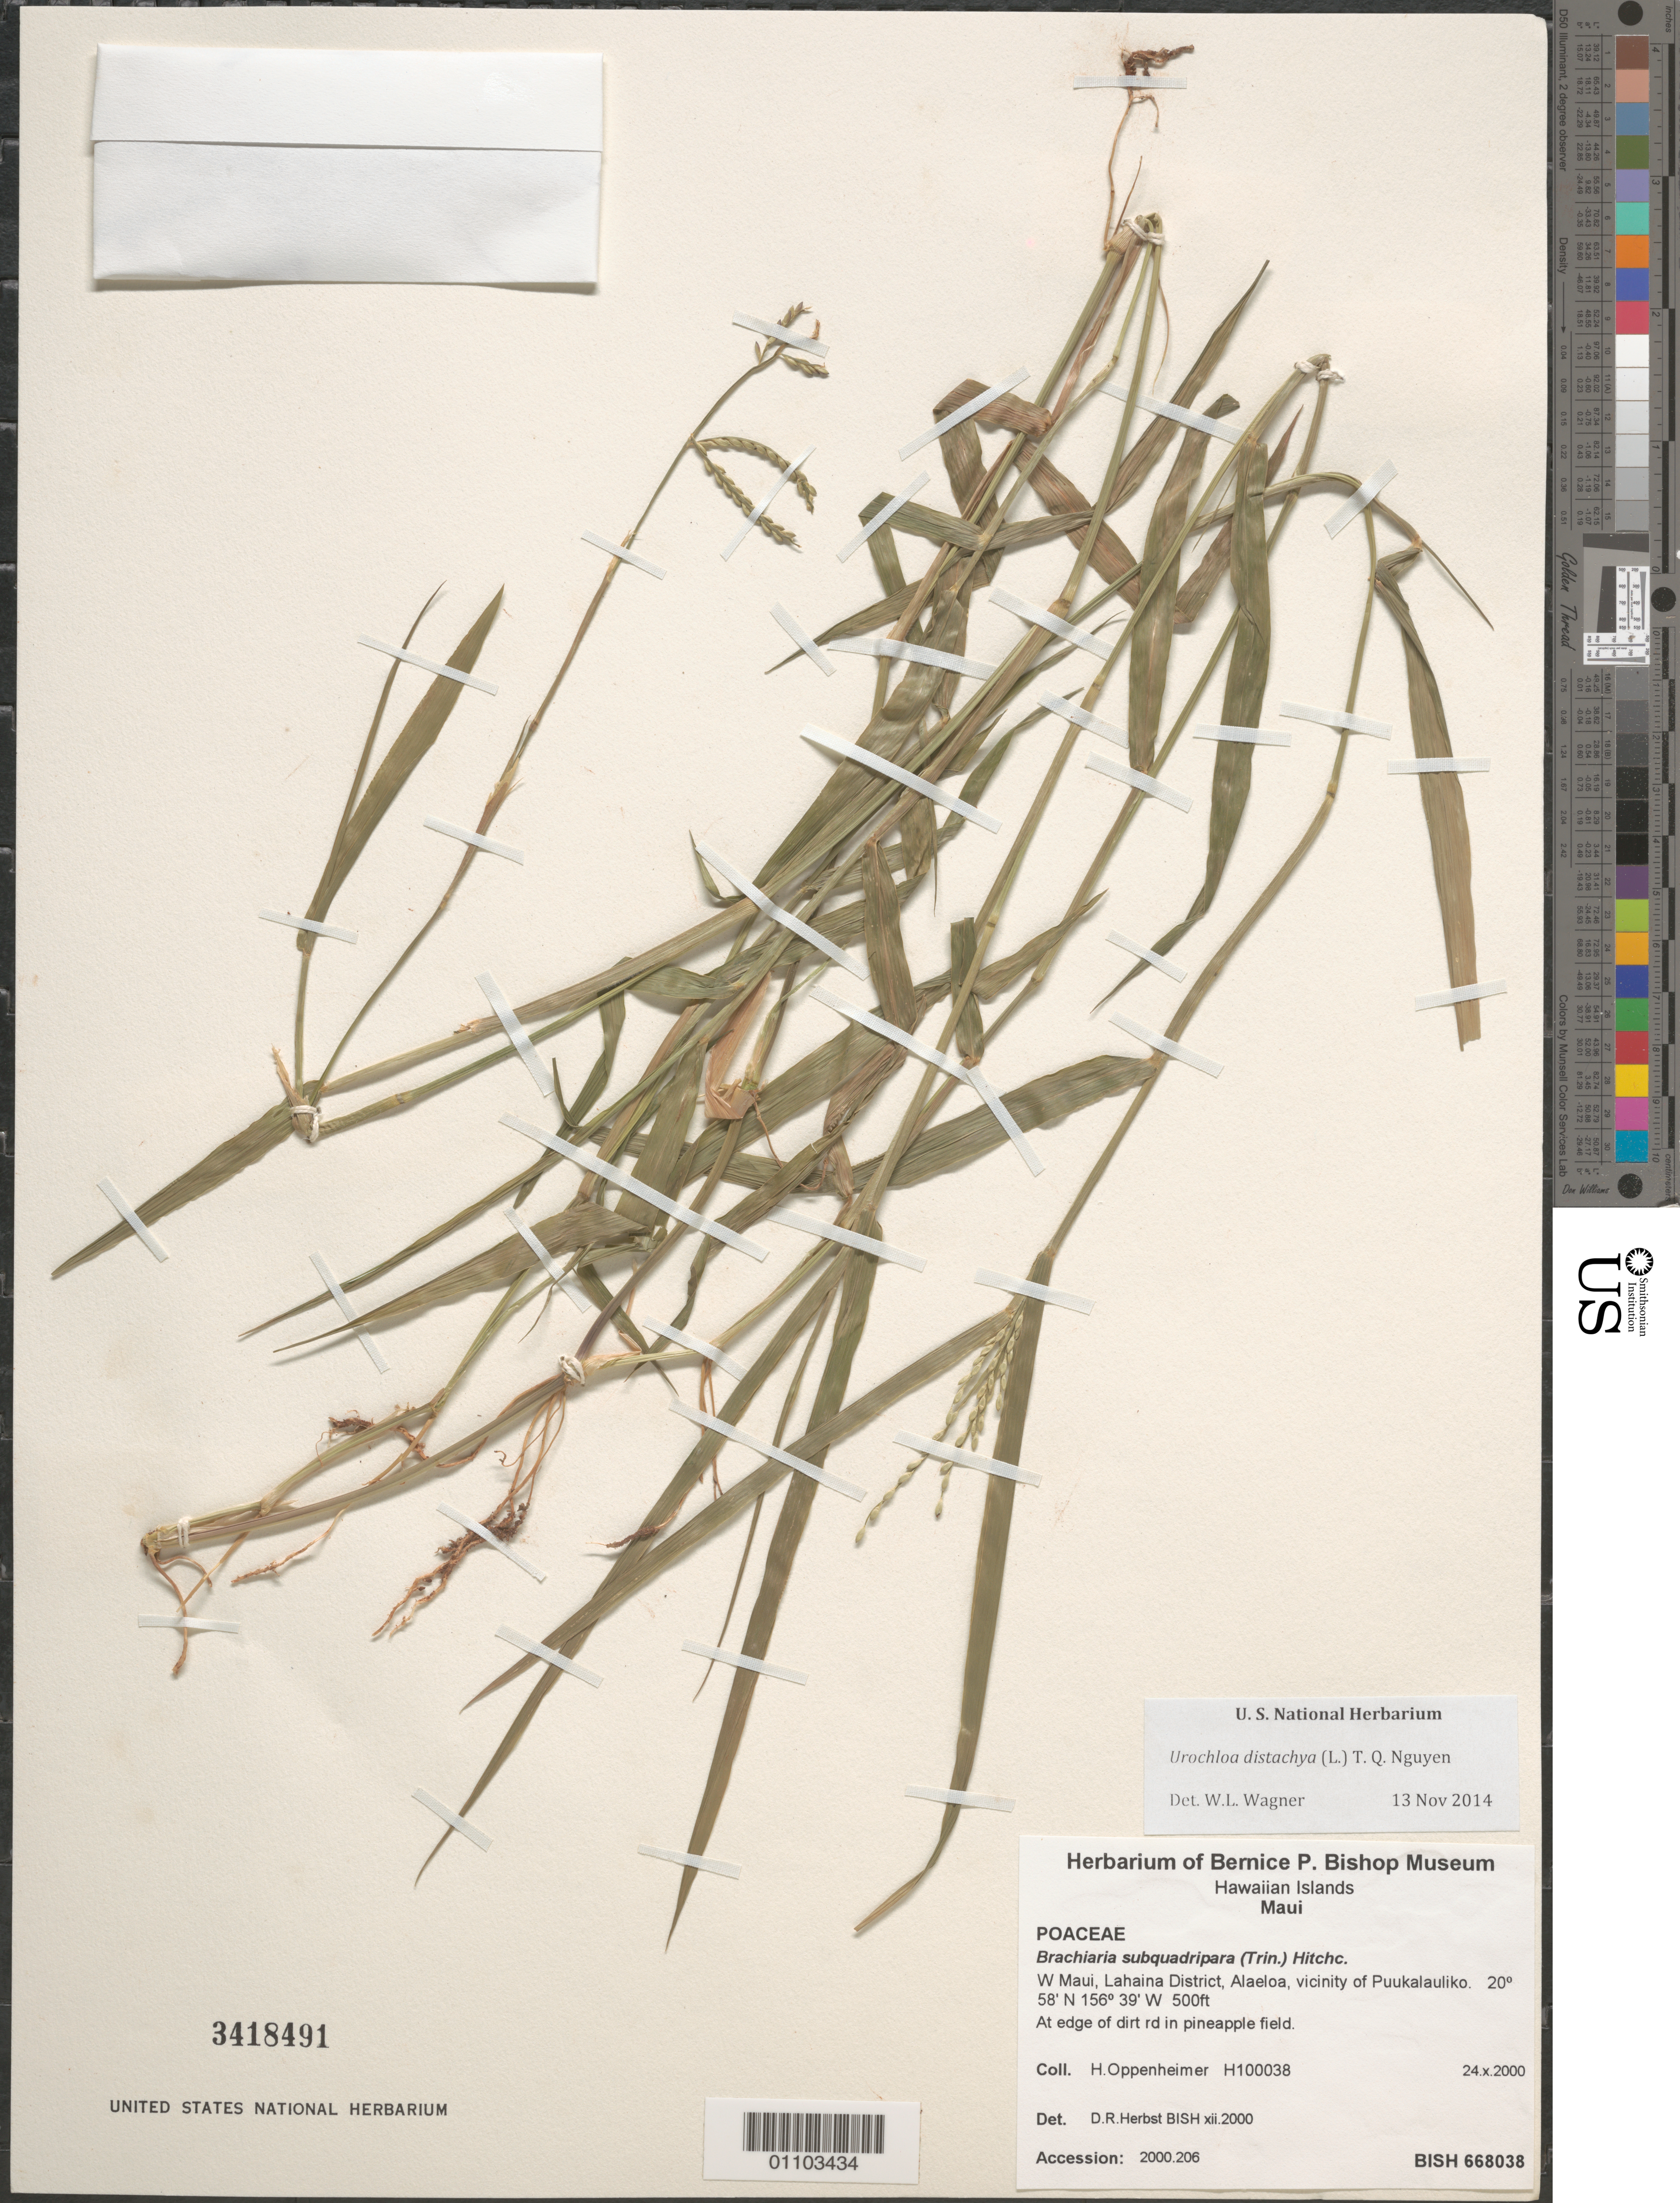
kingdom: Plantae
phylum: Tracheophyta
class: Liliopsida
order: Poales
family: Poaceae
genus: Urochloa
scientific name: Urochloa distachya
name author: (L.) T.Q. Nguyen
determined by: Wagner, W. L., (BOT), Smithsonian Institution - National Museum of Natural History (UNITED STATES)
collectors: H. L. Oppenheimer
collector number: H100038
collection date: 2000-12-24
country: United States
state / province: Hawaii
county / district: Maui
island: Maui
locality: Lahaina District, Alaeloa, vicinity of Puukalauliko.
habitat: Pineapple field.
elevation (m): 152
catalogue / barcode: US 3418491